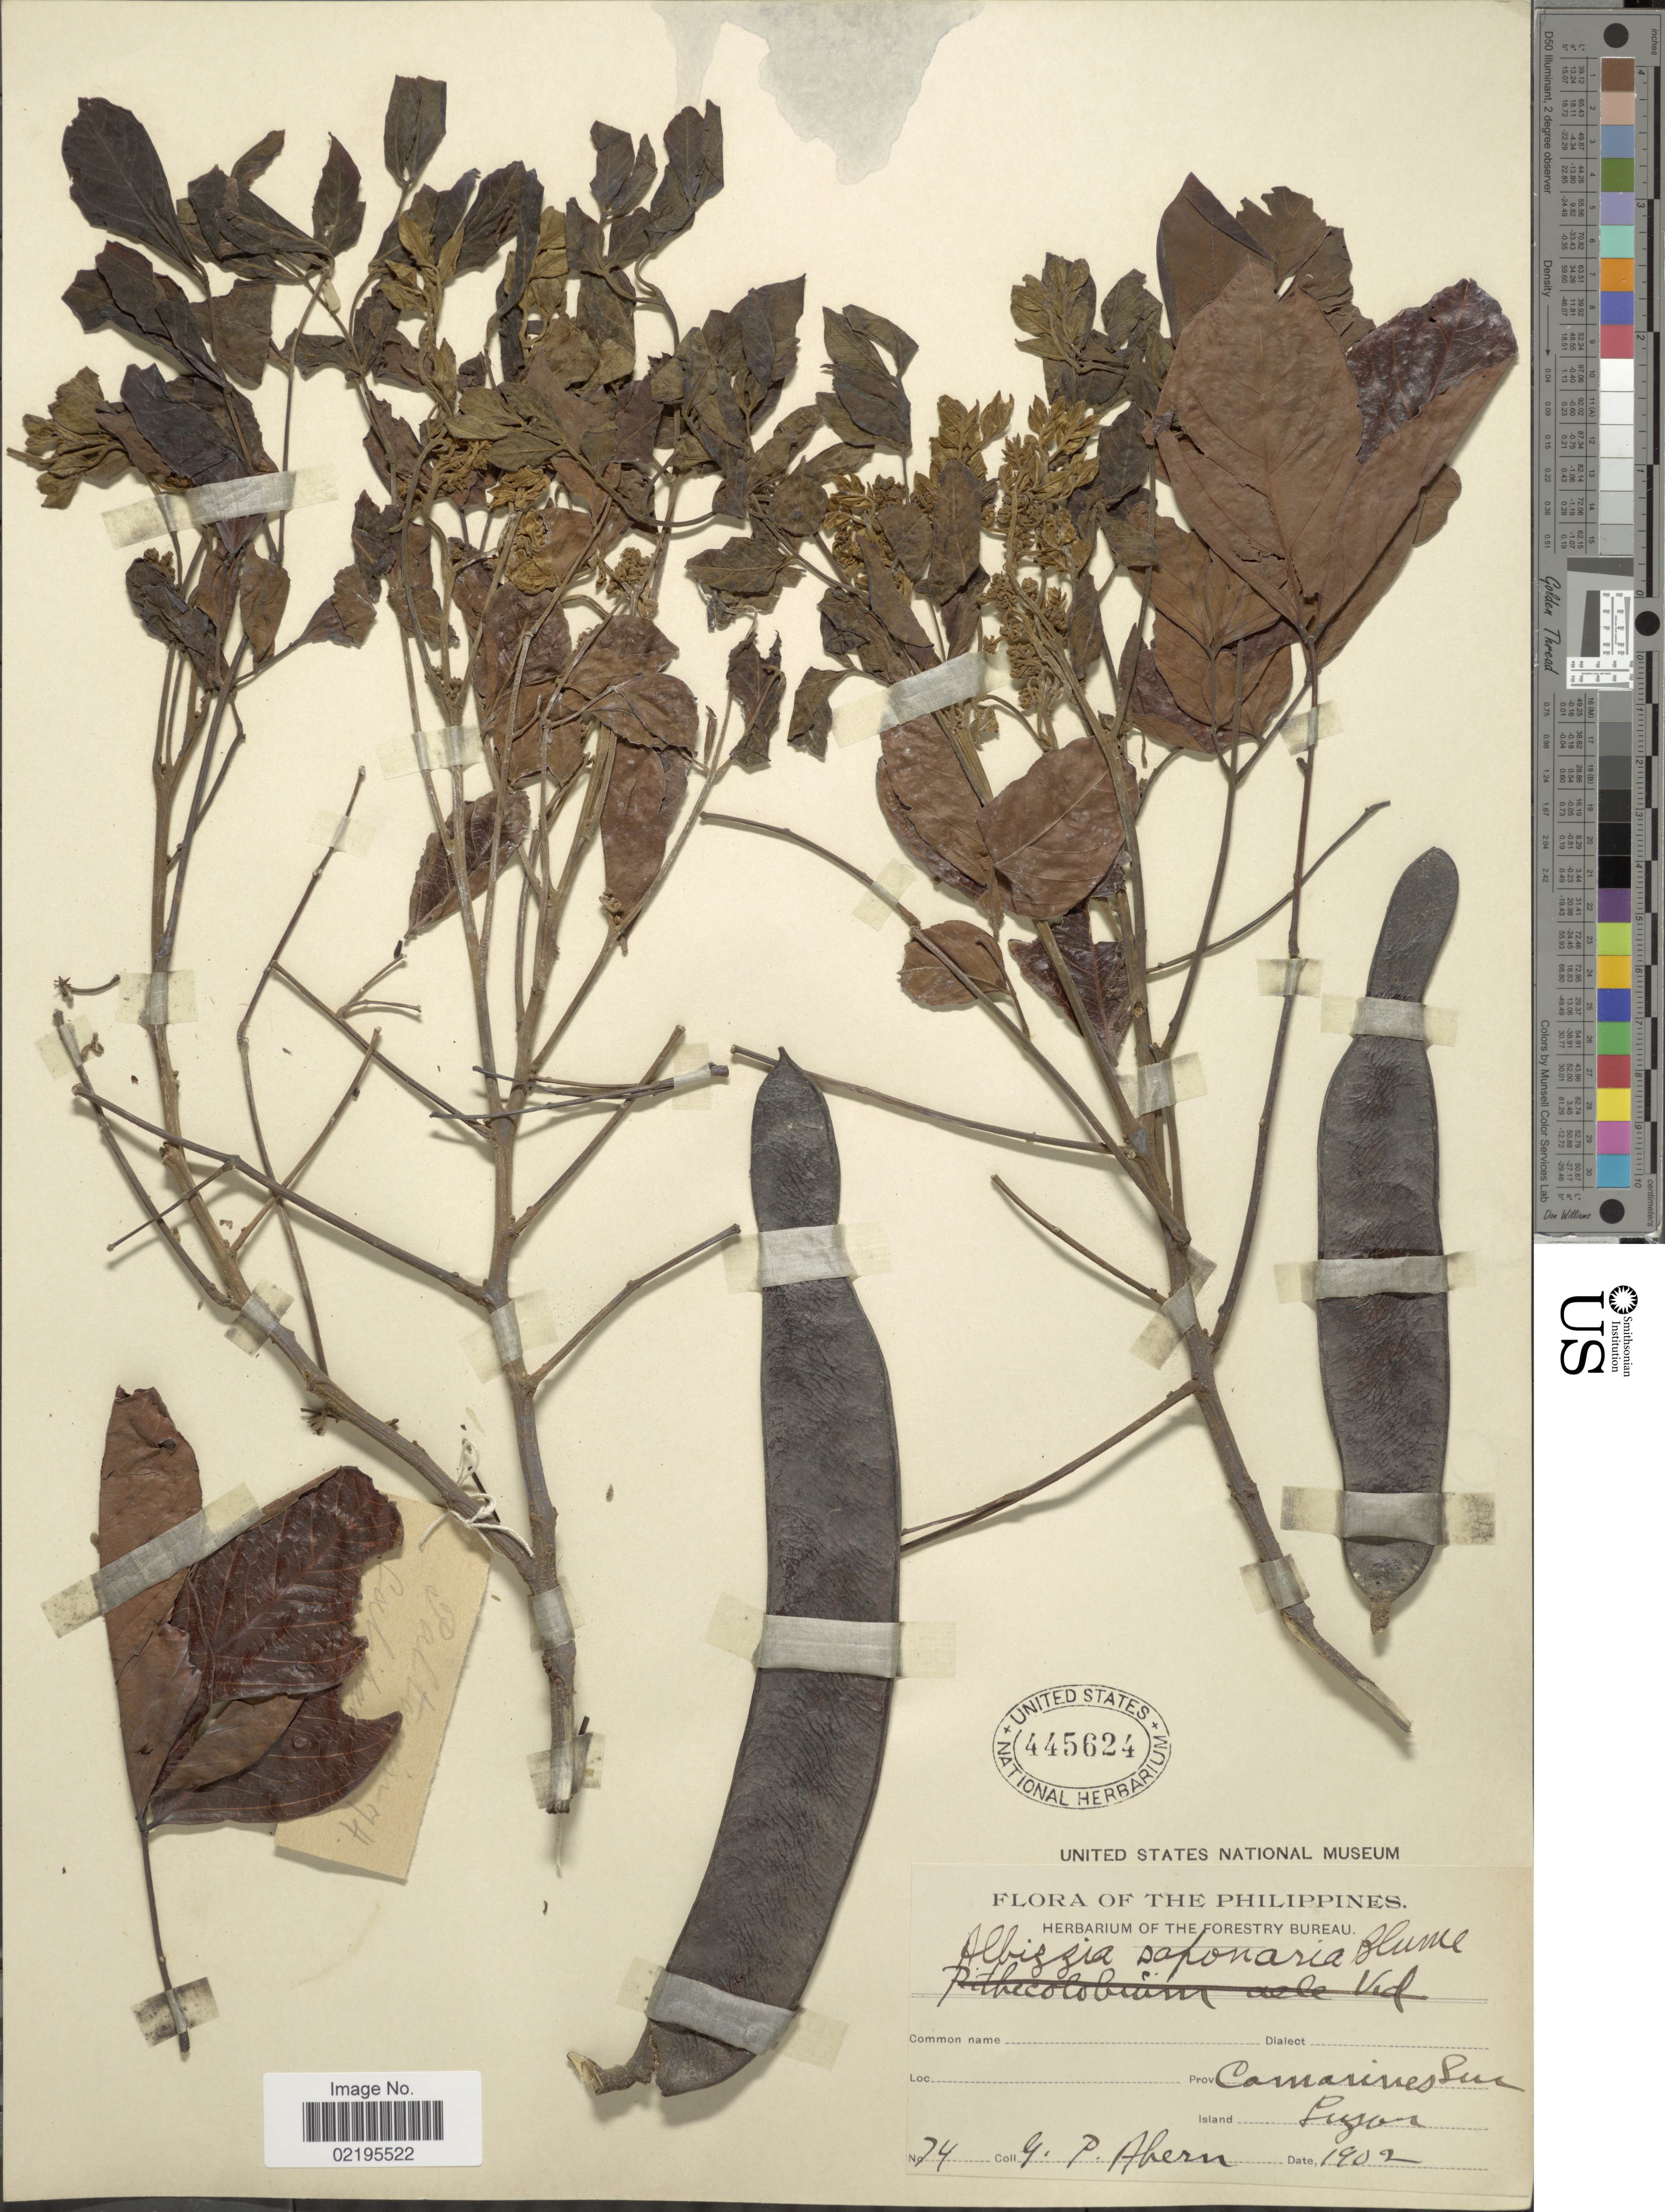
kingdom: Plantae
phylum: Tracheophyta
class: Magnoliopsida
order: Fabales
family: Fabaceae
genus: Albizia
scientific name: Albizia saponaria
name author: (Lour.) Blume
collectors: G. Ahern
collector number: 74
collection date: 1902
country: Philippines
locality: Prov. Camarines Sur, Luzon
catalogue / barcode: US 445624